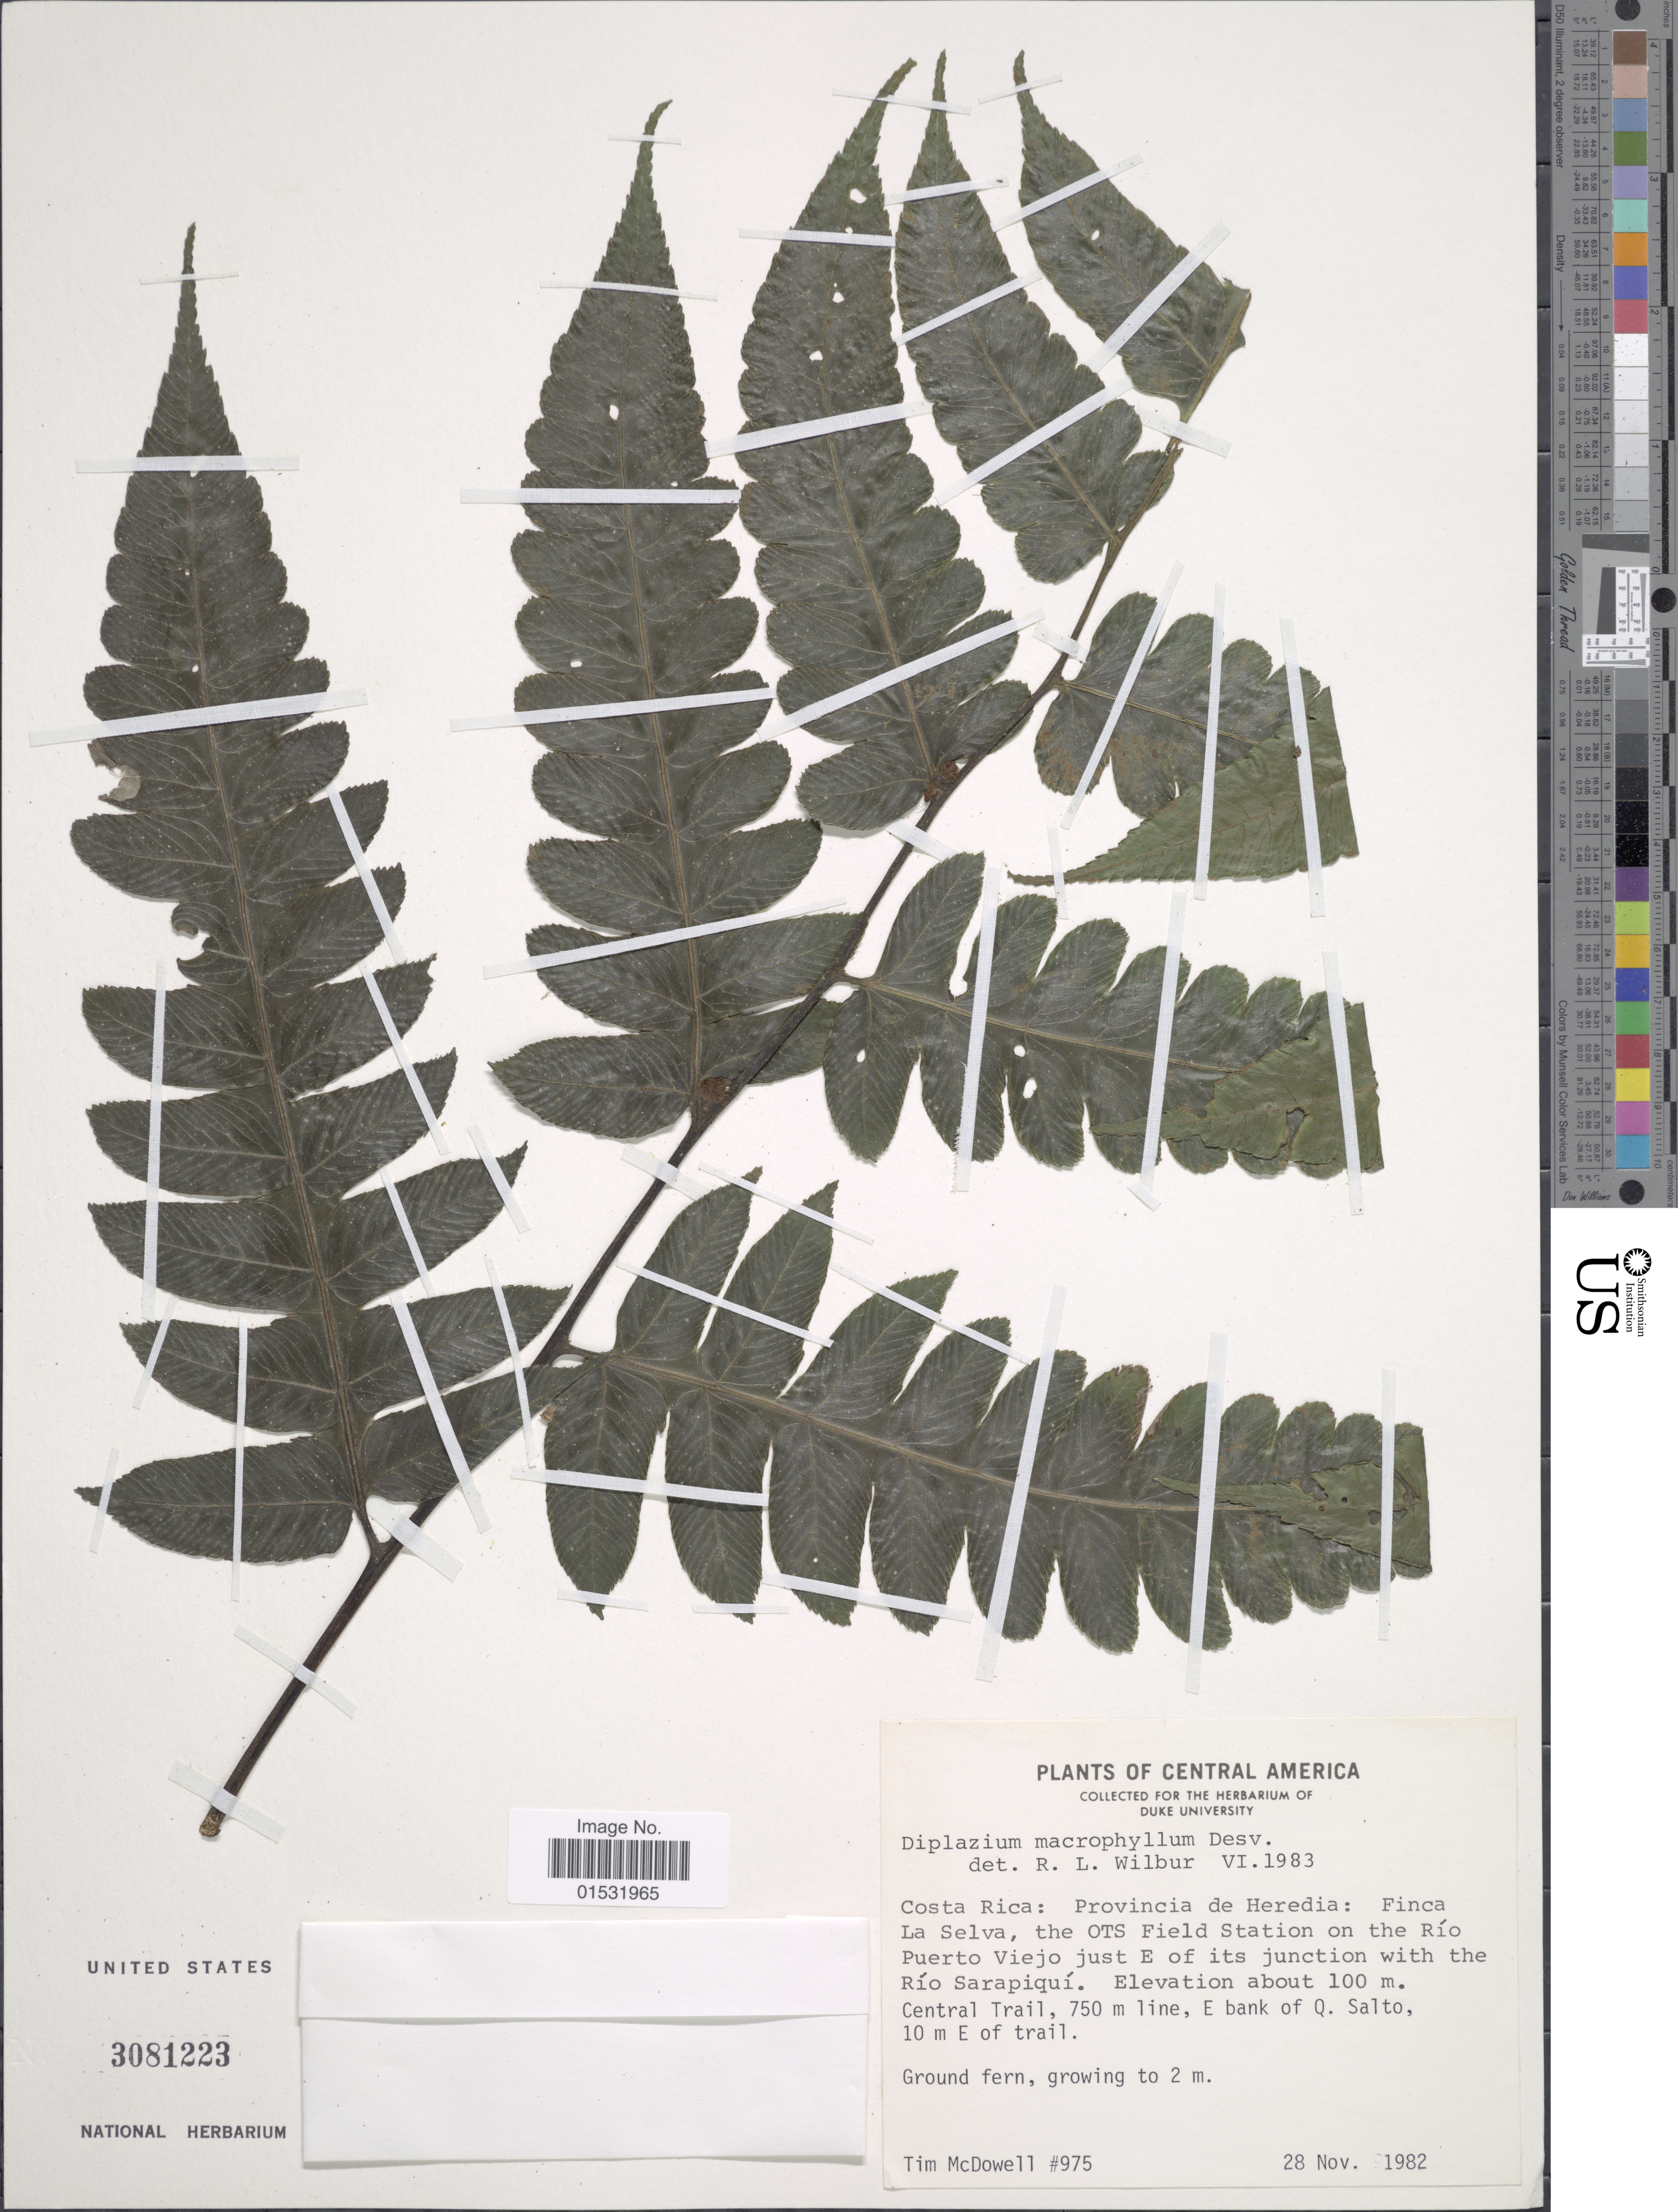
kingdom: Plantae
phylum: Tracheophyta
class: Polypodiopsida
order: Polypodiales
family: Athyriaceae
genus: Diplazium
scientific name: Diplazium macrophyllum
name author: Desv.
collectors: T. McDowell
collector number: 975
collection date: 1982-11-28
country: Costa Rica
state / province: Heredia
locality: Finca La Selva, the OTS Field Station on the Río Puerto Viejo just E of its junction with the Río Sarapiquí. Central Trail, 750 m line, E bank of Q. Salto, 10 m E of trail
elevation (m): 100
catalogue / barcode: US 3081223